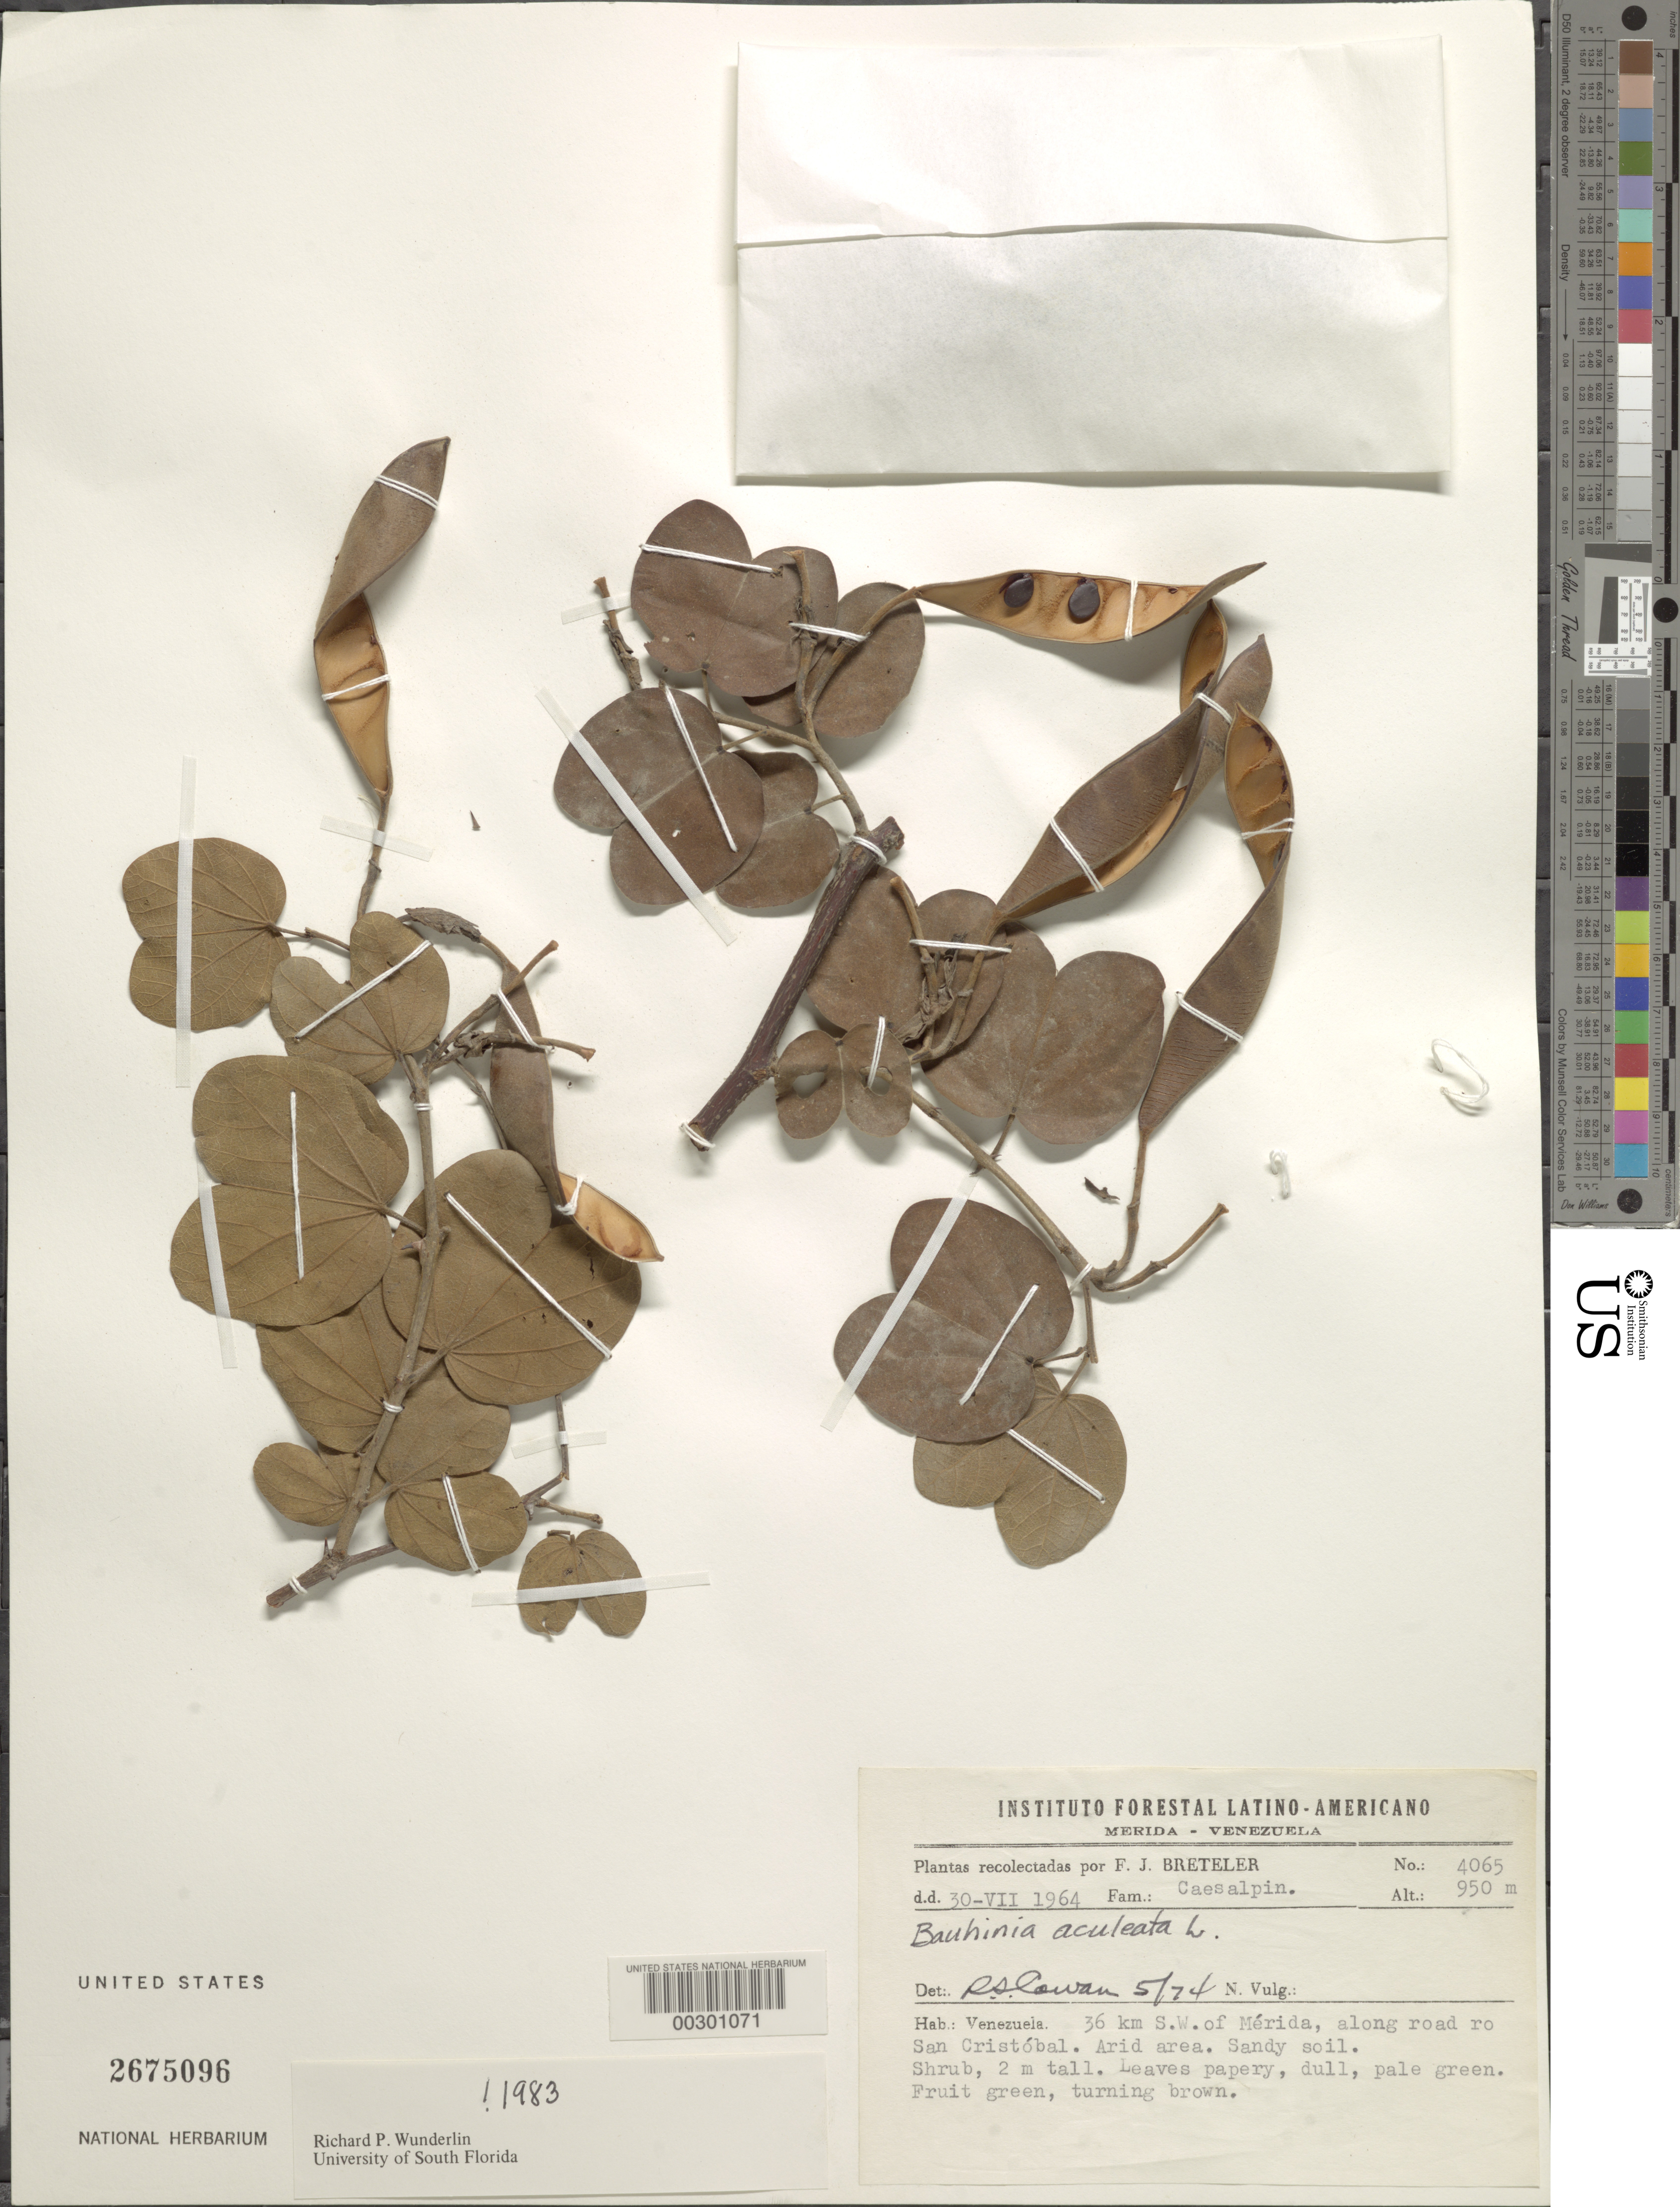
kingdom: Plantae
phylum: Tracheophyta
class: Magnoliopsida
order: Fabales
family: Fabaceae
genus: Bauhinia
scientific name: Bauhinia aculeata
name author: L.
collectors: F. J. Breteler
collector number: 4065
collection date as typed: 30 Jul 1964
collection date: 1964-07-30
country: Venezuela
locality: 36 km sw of merida, along road to san cristobal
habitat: Arid area; sandy soil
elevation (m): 950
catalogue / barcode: US 2675096